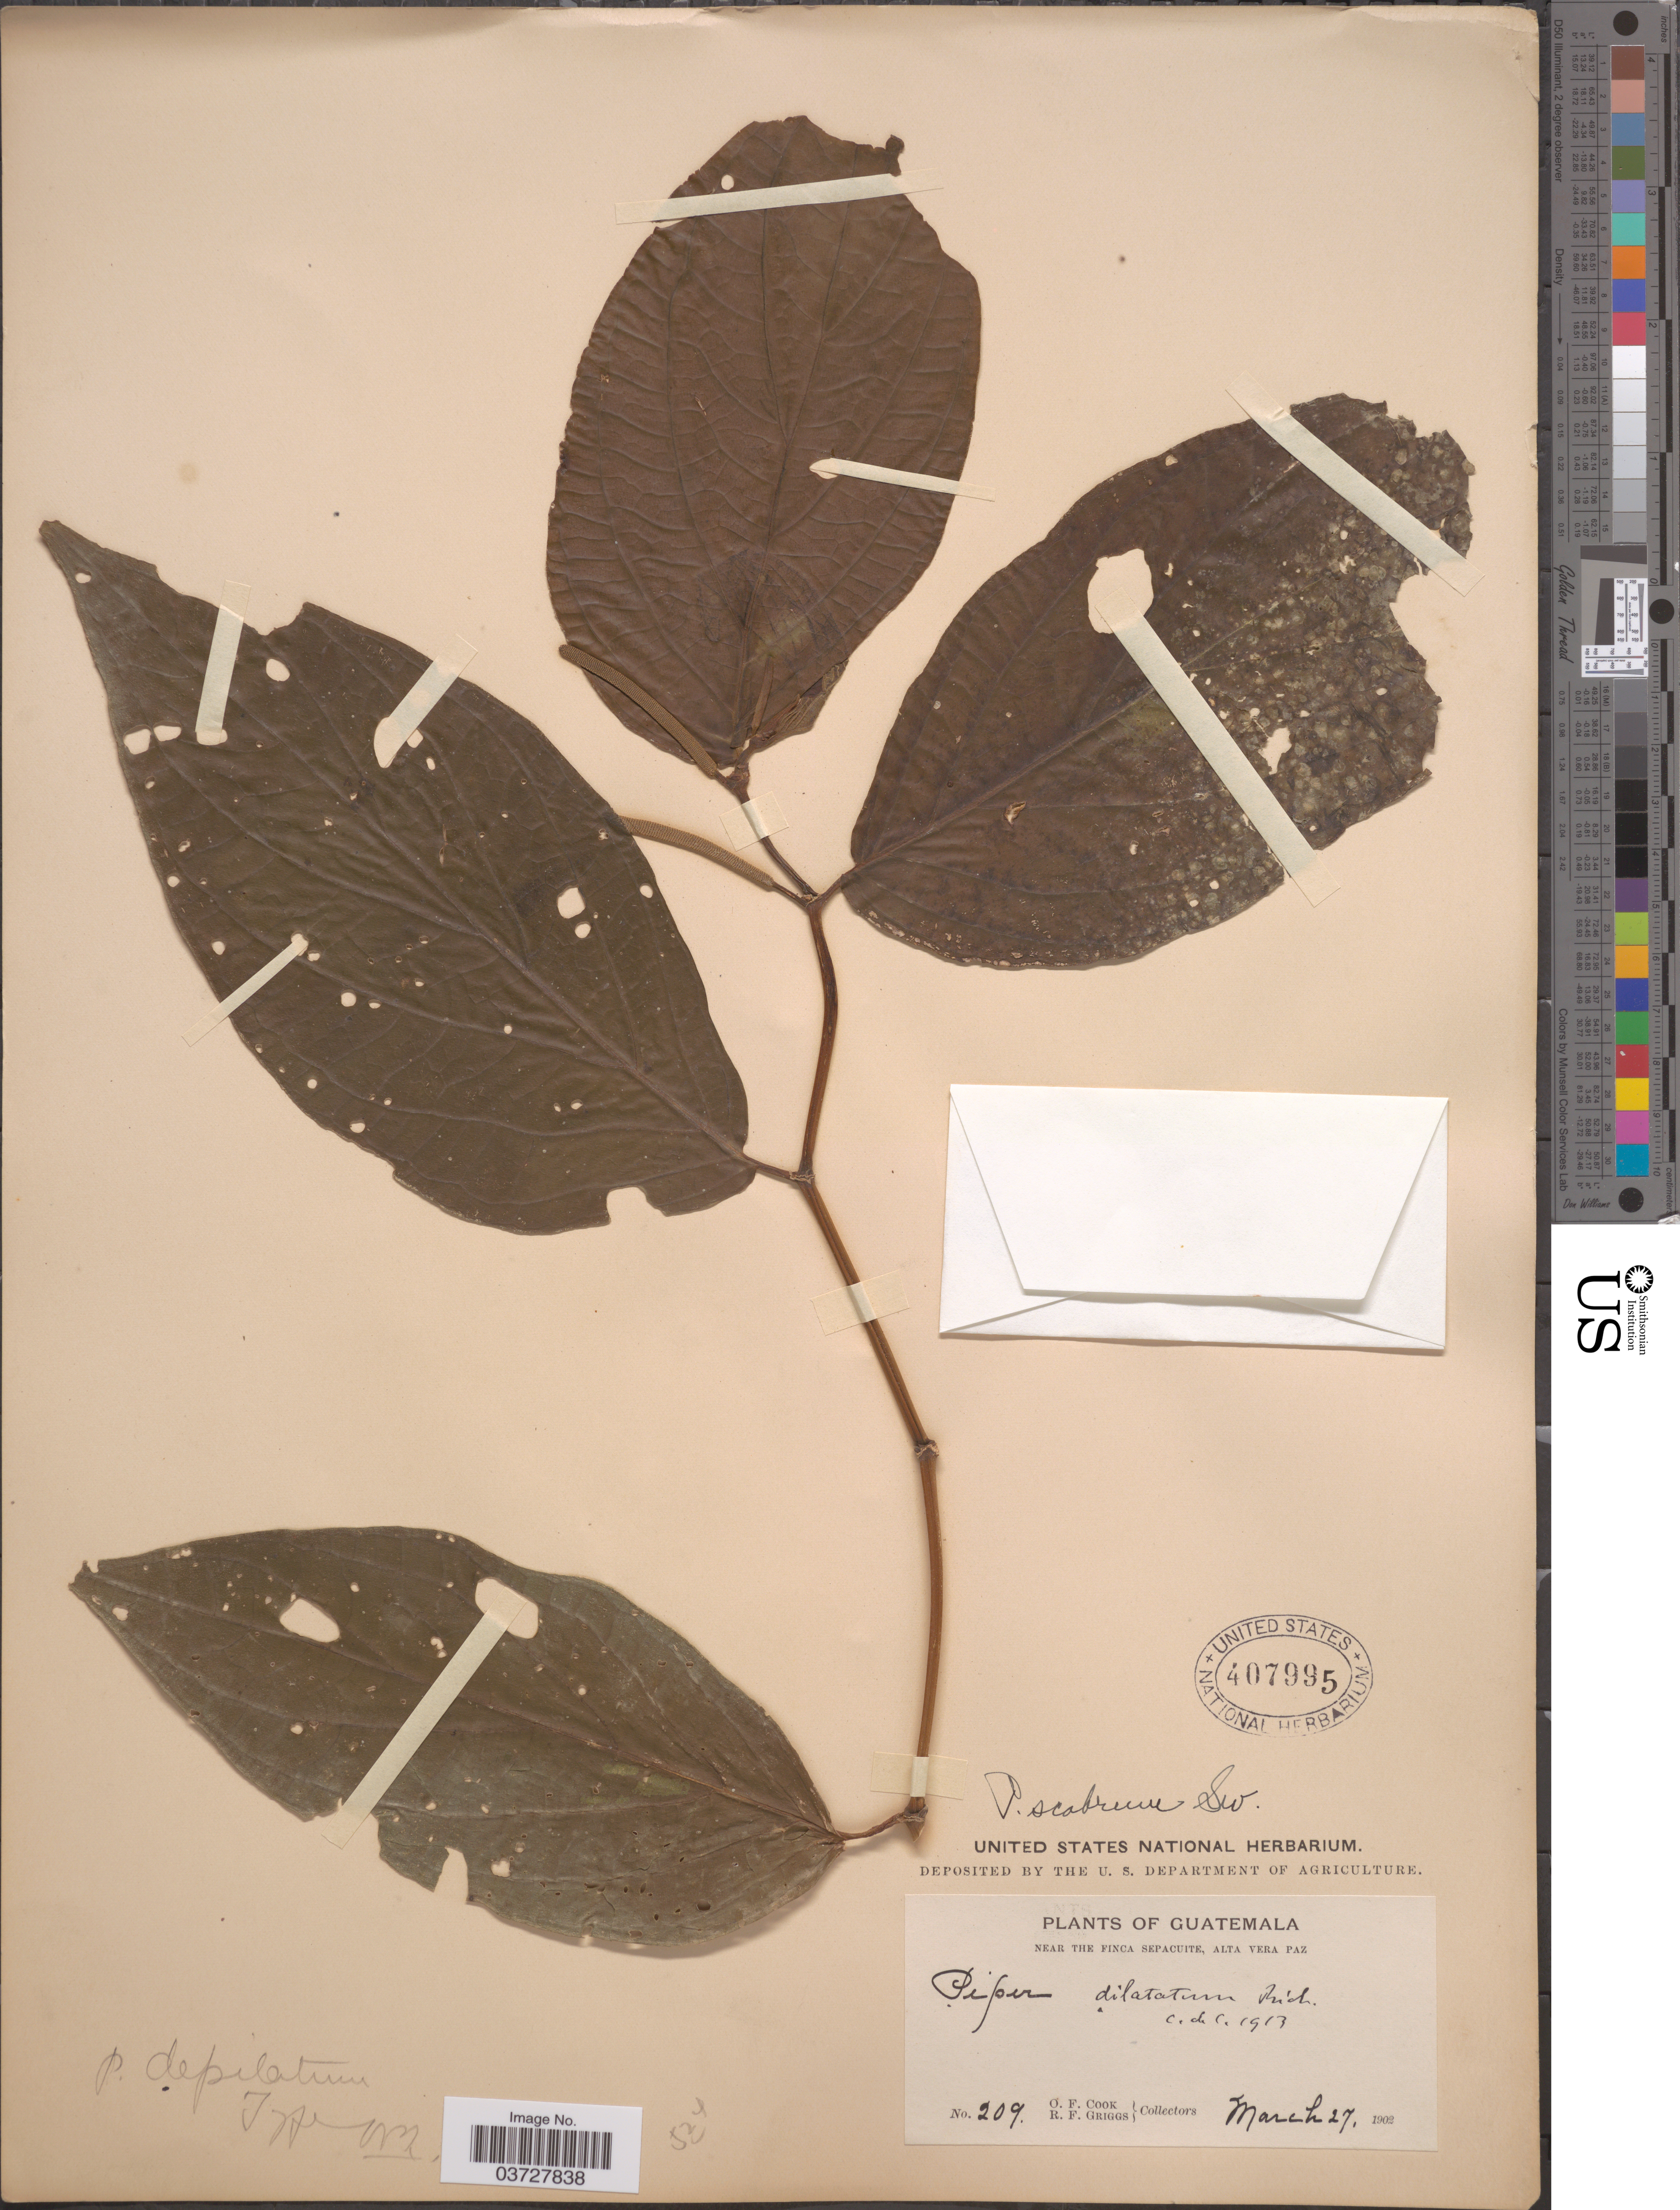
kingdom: Plantae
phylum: Tracheophyta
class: Magnoliopsida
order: Piperales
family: Piperaceae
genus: Piper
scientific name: Piper scabrum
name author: Sw.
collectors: O. F. Cook & R. F. Griggs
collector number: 209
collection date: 1902-03-27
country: Guatemala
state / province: Alta Verapaz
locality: Near the Finca Sepacuite.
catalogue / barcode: US 407995